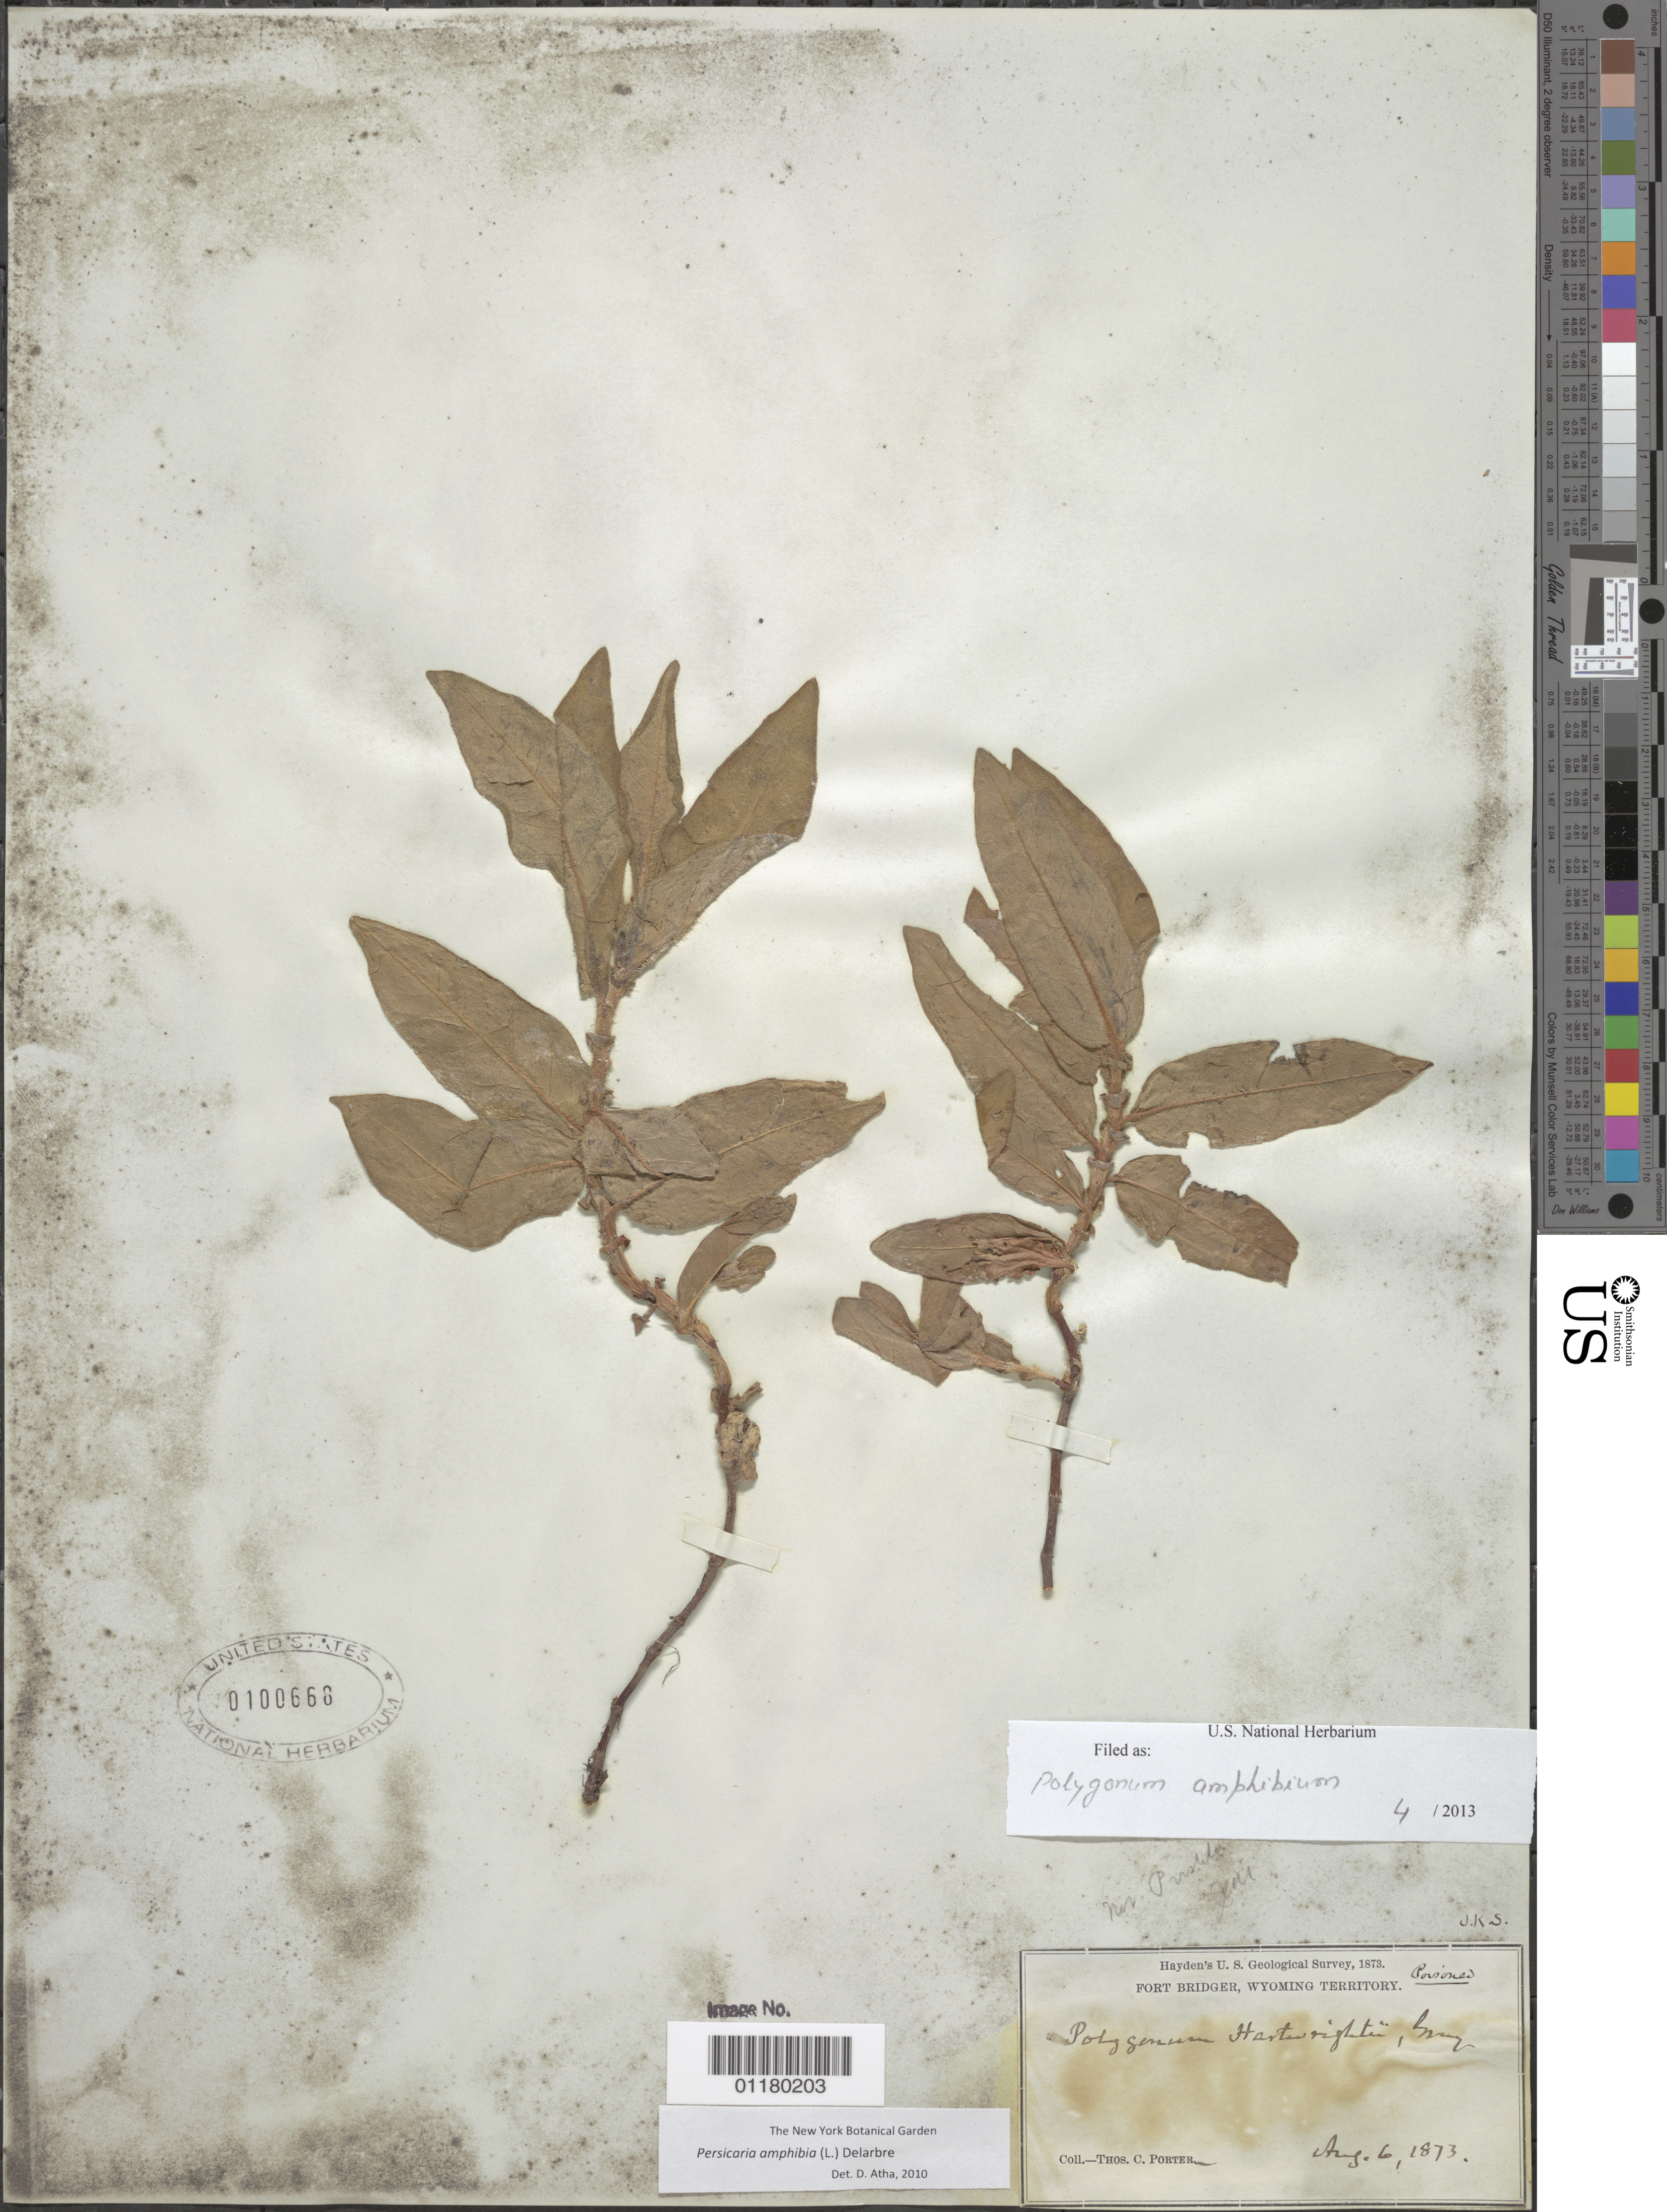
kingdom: Plantae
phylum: Tracheophyta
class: Magnoliopsida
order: Caryophyllales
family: Polygonaceae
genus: Persicaria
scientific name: Persicaria amphibia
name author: (L.) Delarbre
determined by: Atha, D. E.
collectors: T. C. Porter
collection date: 1873-08-06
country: United States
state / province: Wyoming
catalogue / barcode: US 100668